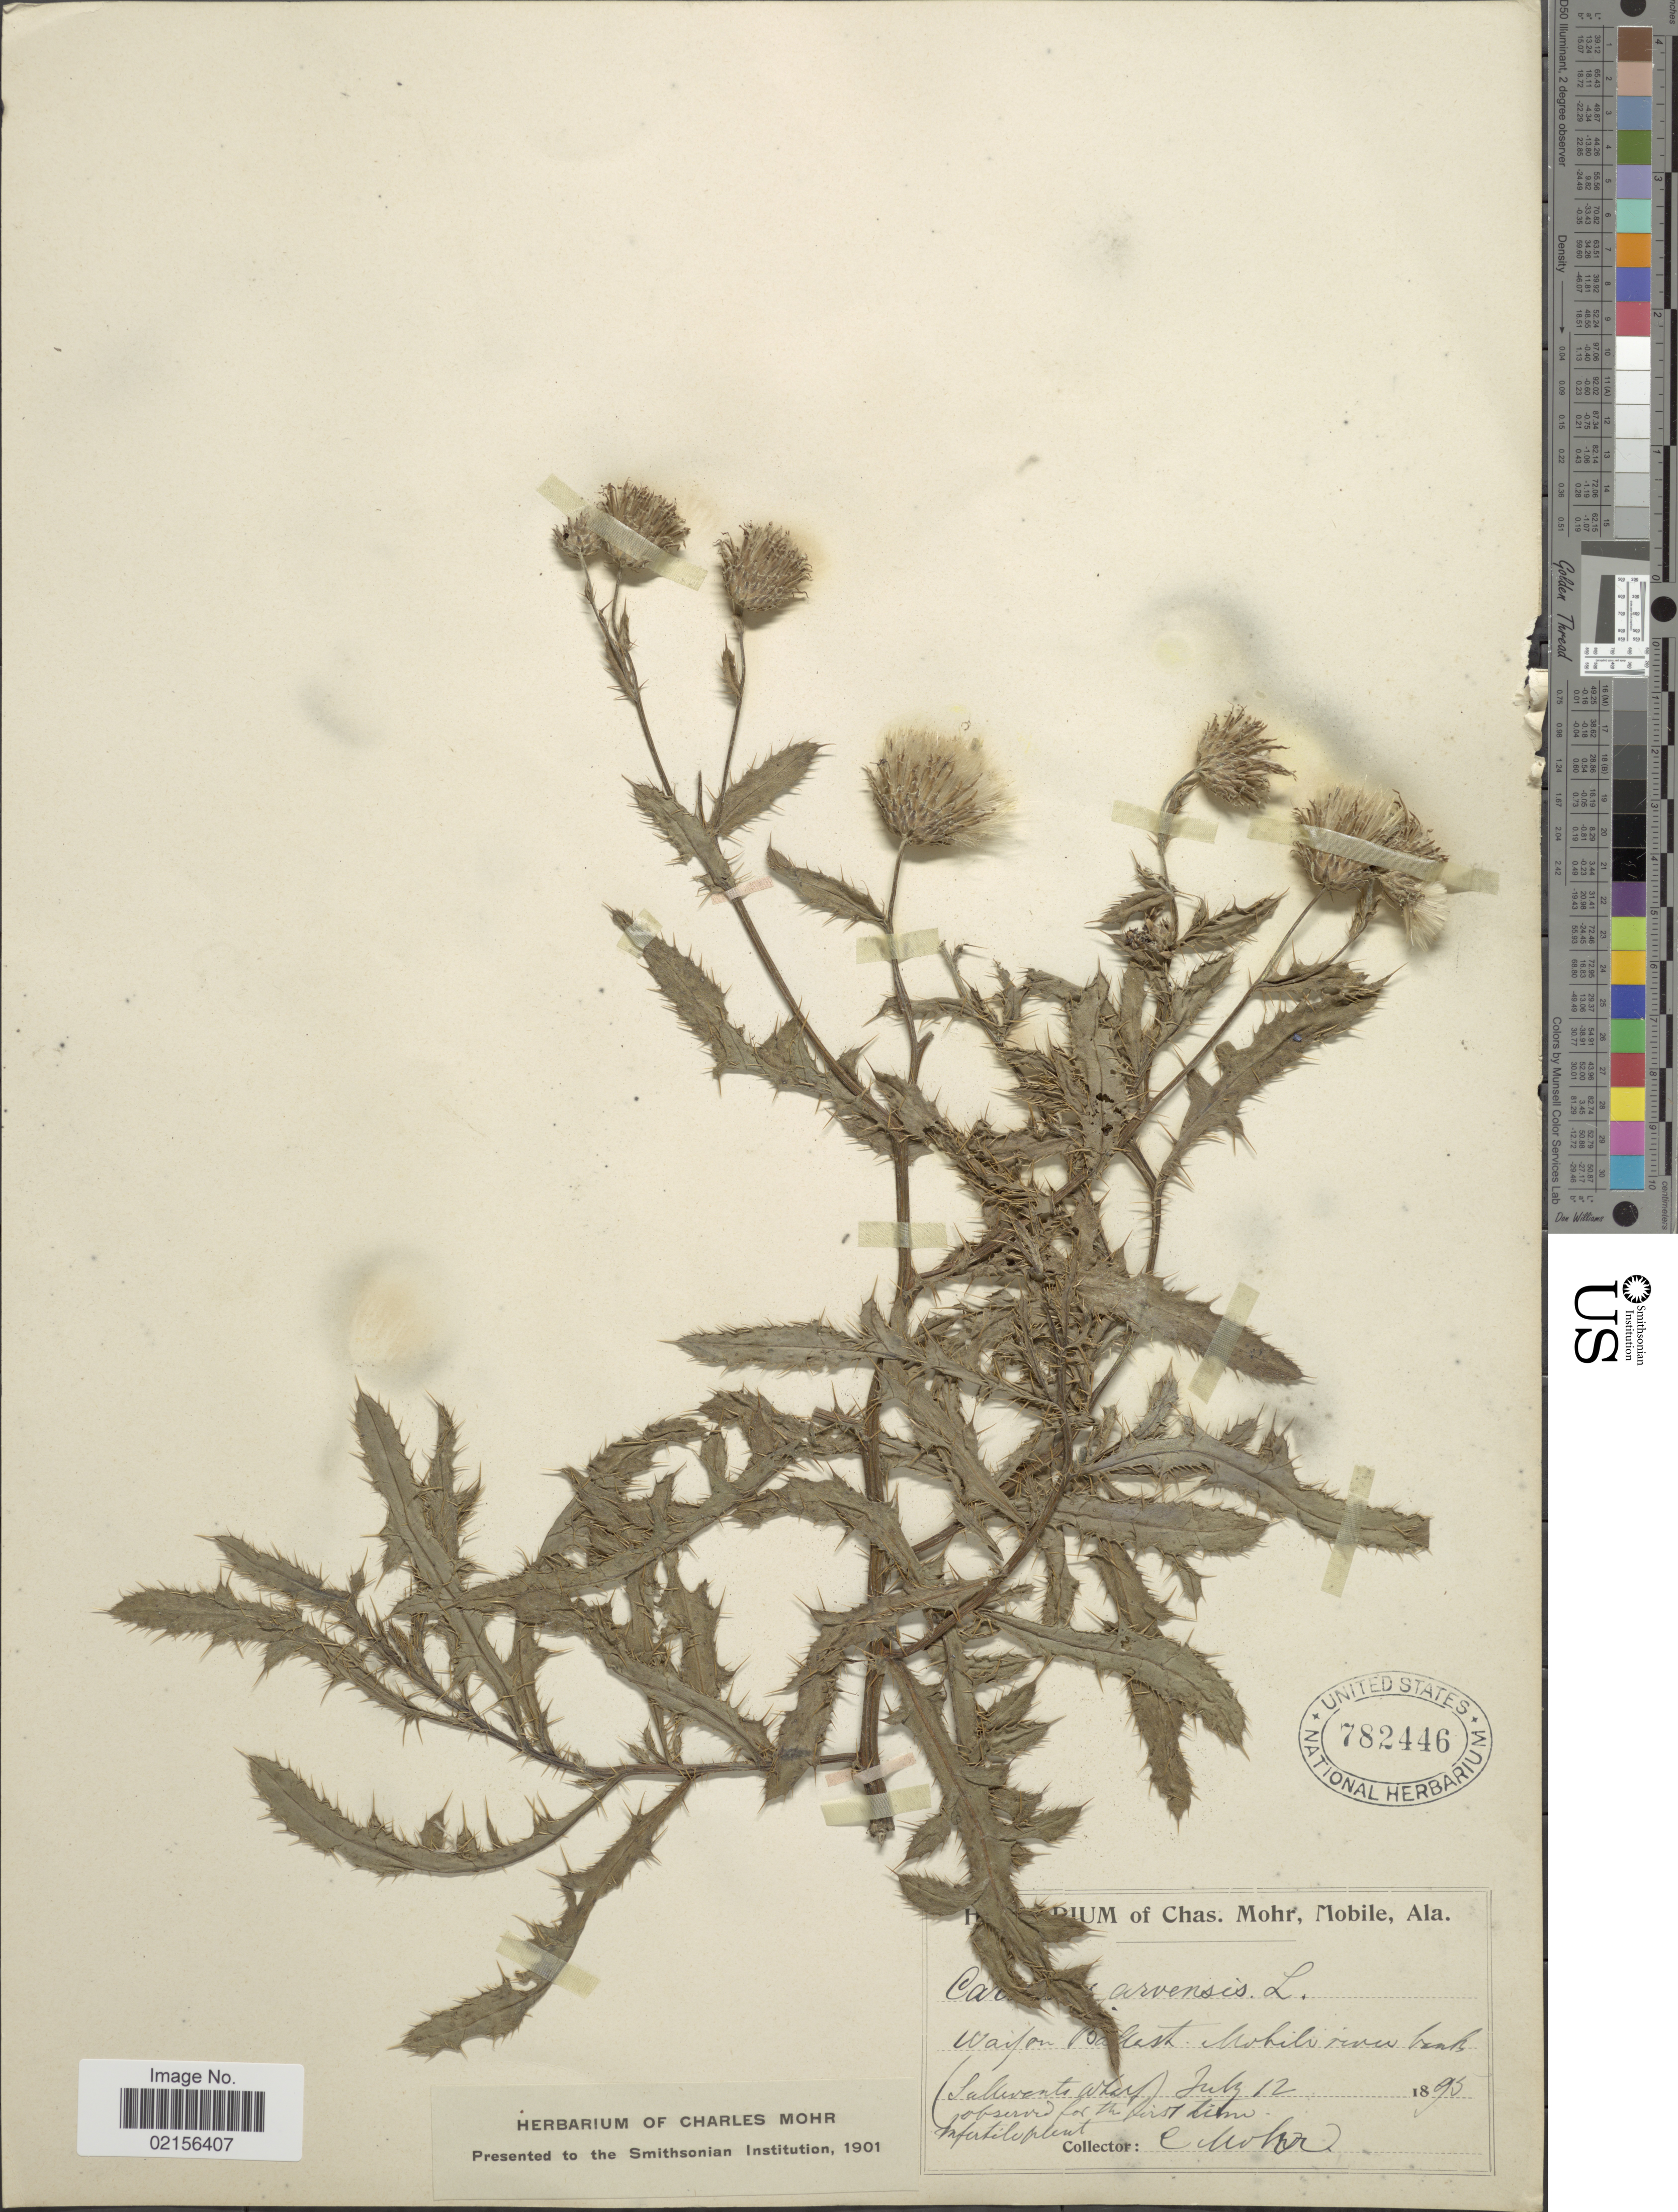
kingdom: Plantae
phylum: Tracheophyta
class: Magnoliopsida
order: Asterales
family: Asteraceae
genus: Cirsium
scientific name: Cirsium arvense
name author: (L.) Scop.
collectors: Mohr, C. T. (herbarium)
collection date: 1895-07-12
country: United States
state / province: Alabama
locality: Waif on Ballast Mobile river bank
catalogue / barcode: US 782446